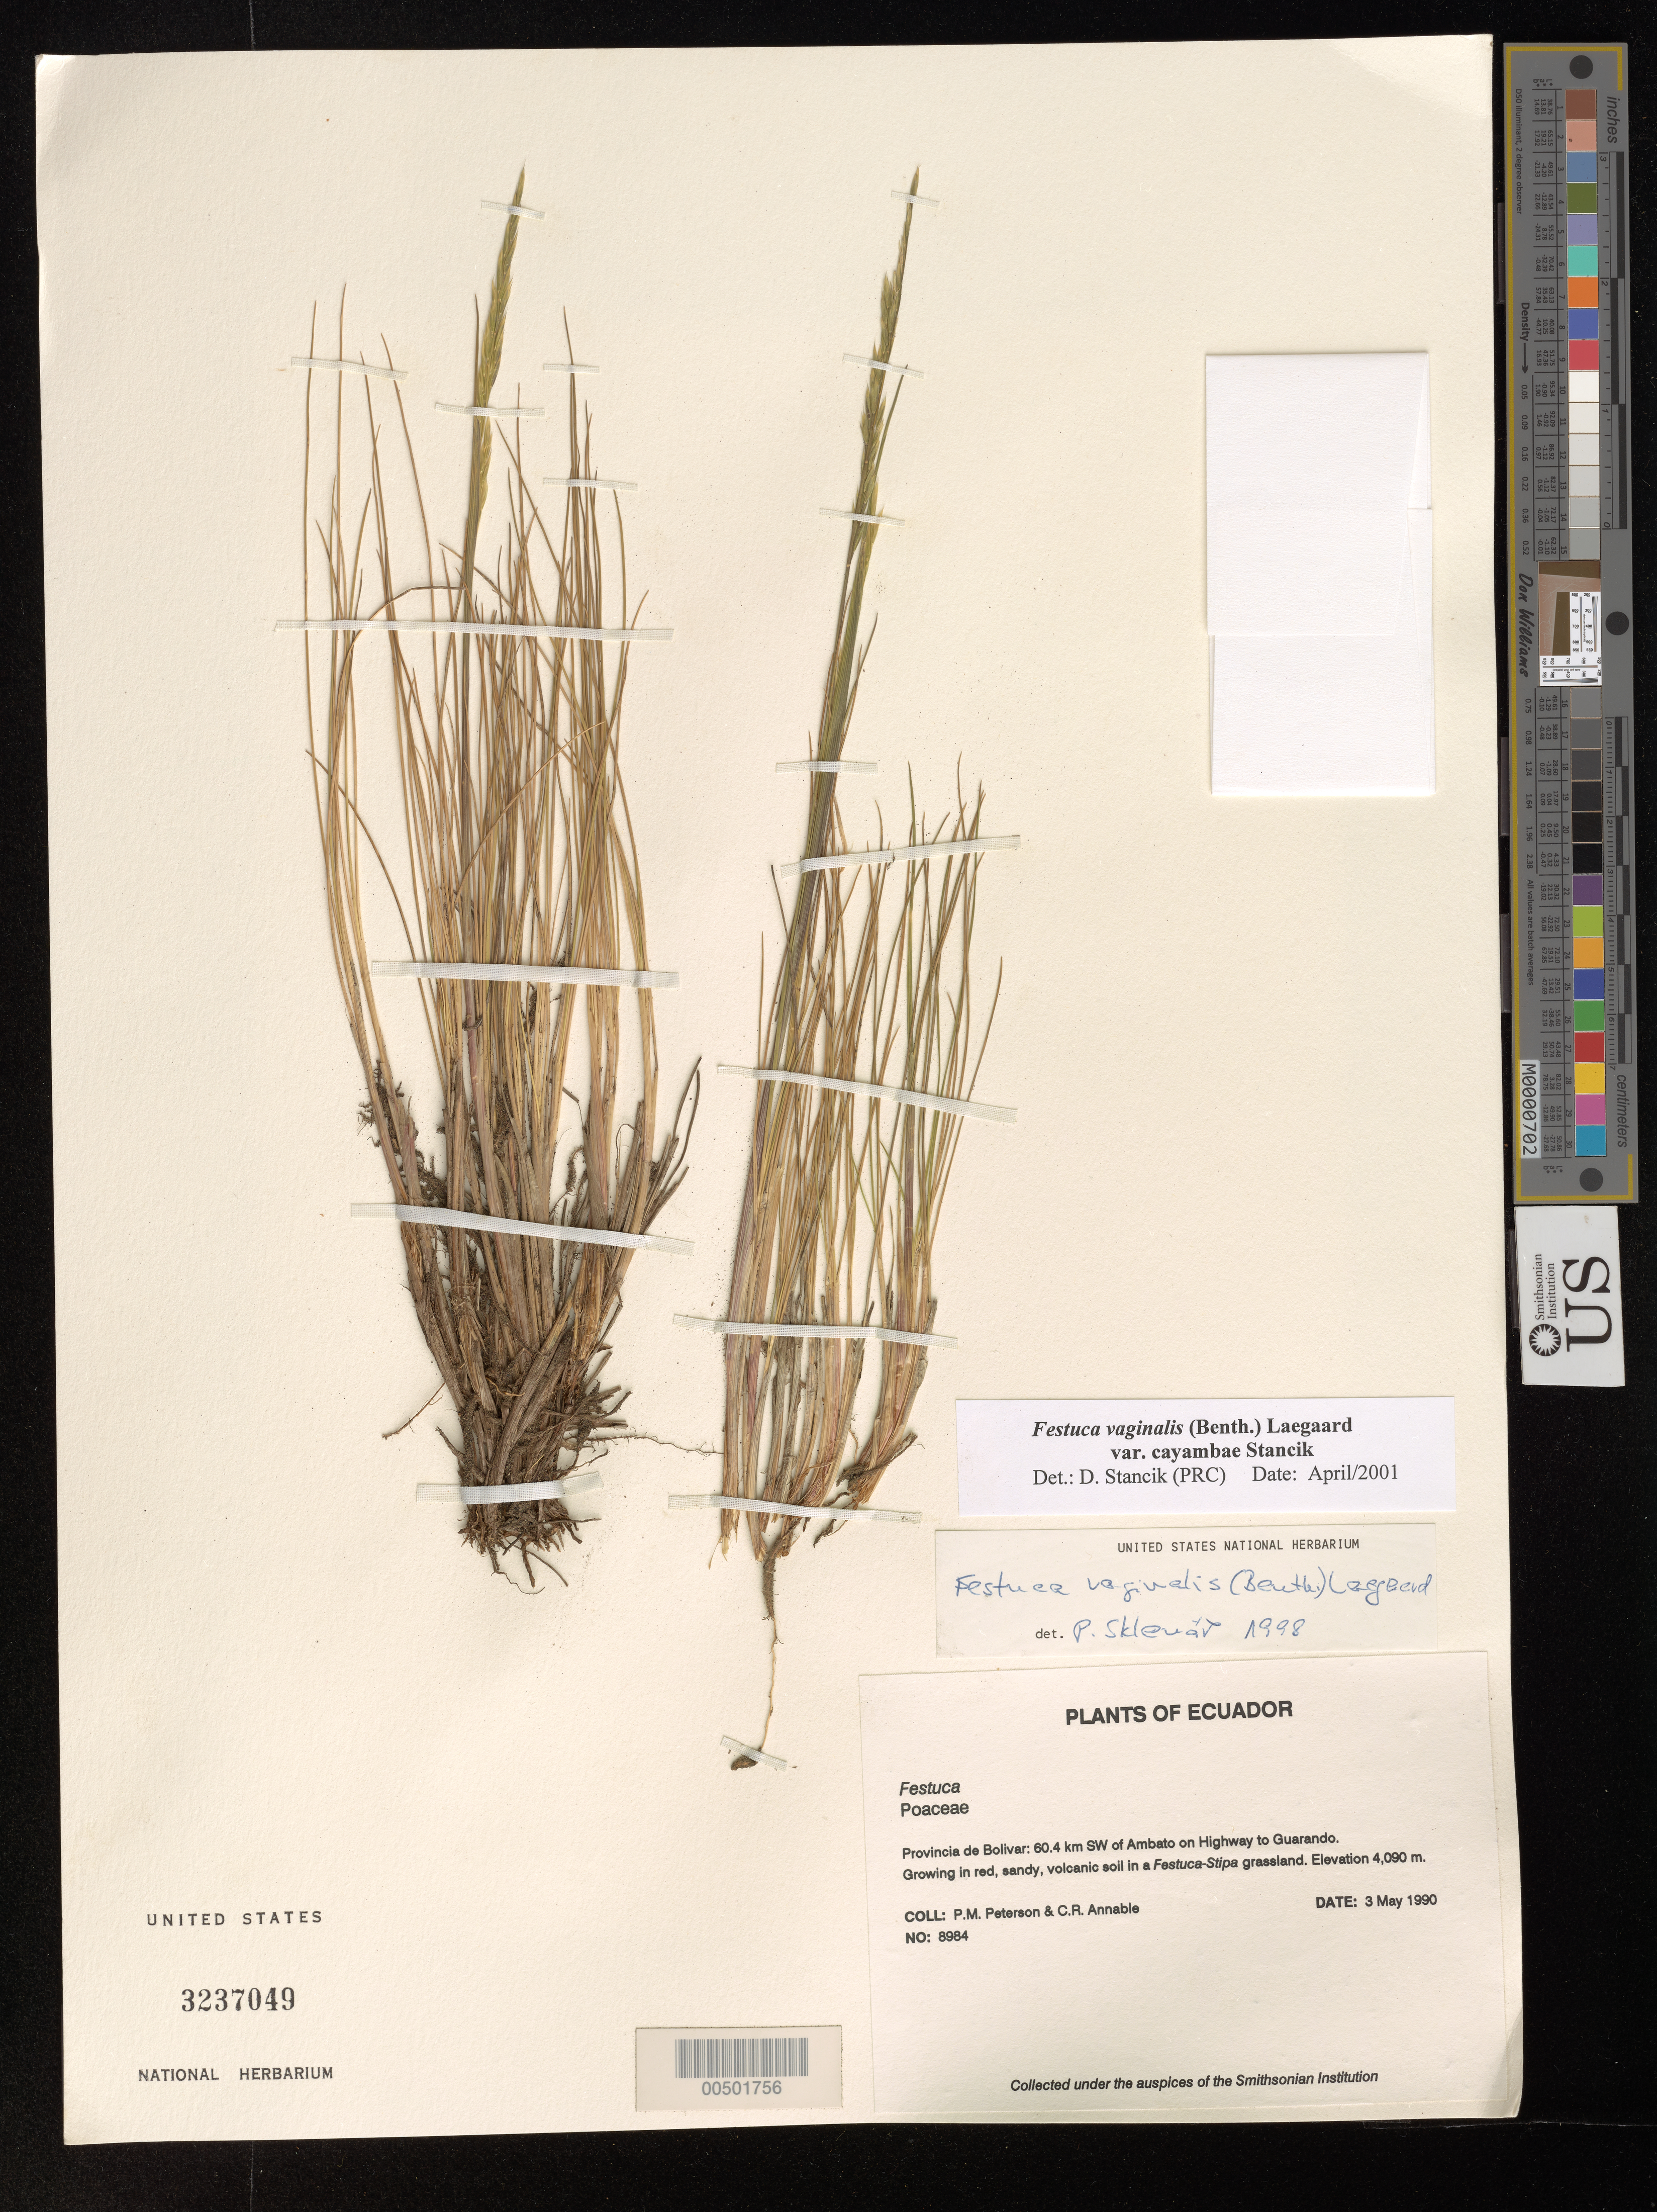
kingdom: Plantae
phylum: Tracheophyta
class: Liliopsida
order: Poales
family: Poaceae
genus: Festuca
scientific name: Festuca vaginalis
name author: (Benth.) Lægaard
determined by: Stancik, D.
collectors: P. M. Peterson & C. R. Annable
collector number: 08984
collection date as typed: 03 May 1990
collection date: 1990-05-03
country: Ecuador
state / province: Bolívar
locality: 55.4 km SW of Ambato on Highway to Guaranda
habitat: Growing in red, sandy, volcanic soil in a Festuca-Stipa grassland.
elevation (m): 4090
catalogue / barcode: US 3237049